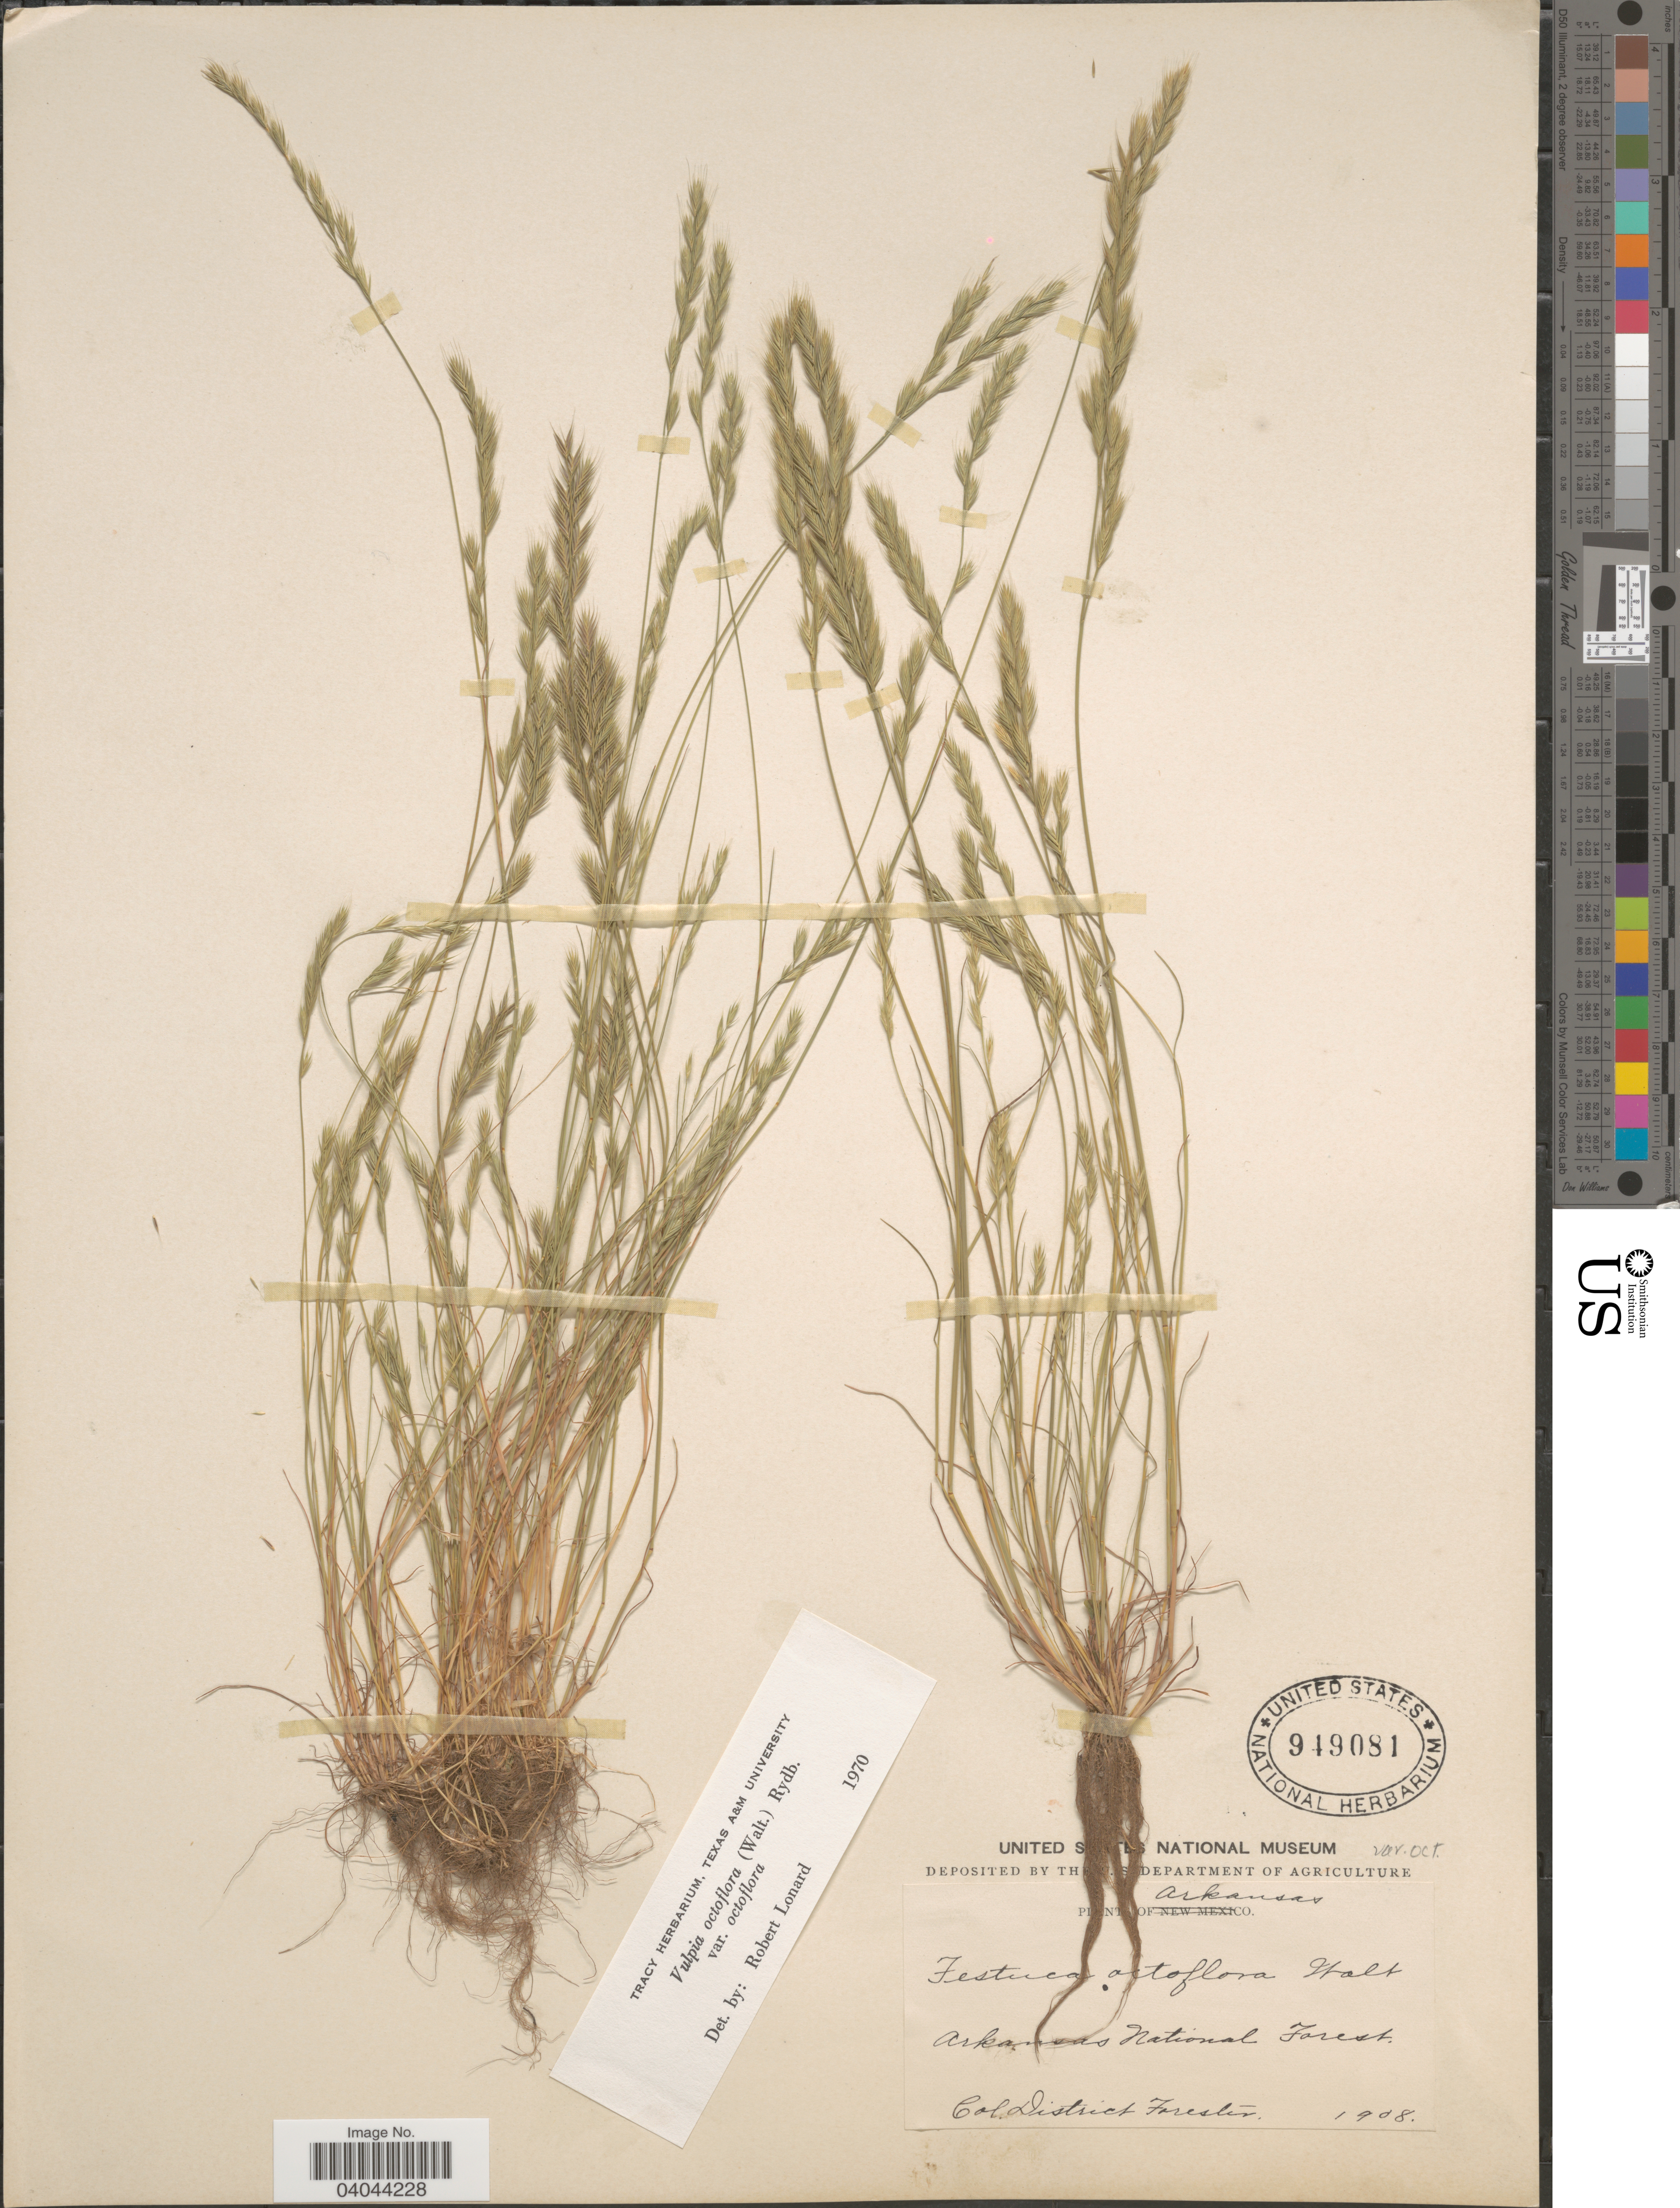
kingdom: Plantae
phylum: Tracheophyta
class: Liliopsida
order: Poales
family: Poaceae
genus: Festuca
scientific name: Festuca octoflora var. octoflora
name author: Walter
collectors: District Forester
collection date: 1908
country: United States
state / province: Arkansas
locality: Arkansas National Forest.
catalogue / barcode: US 949081